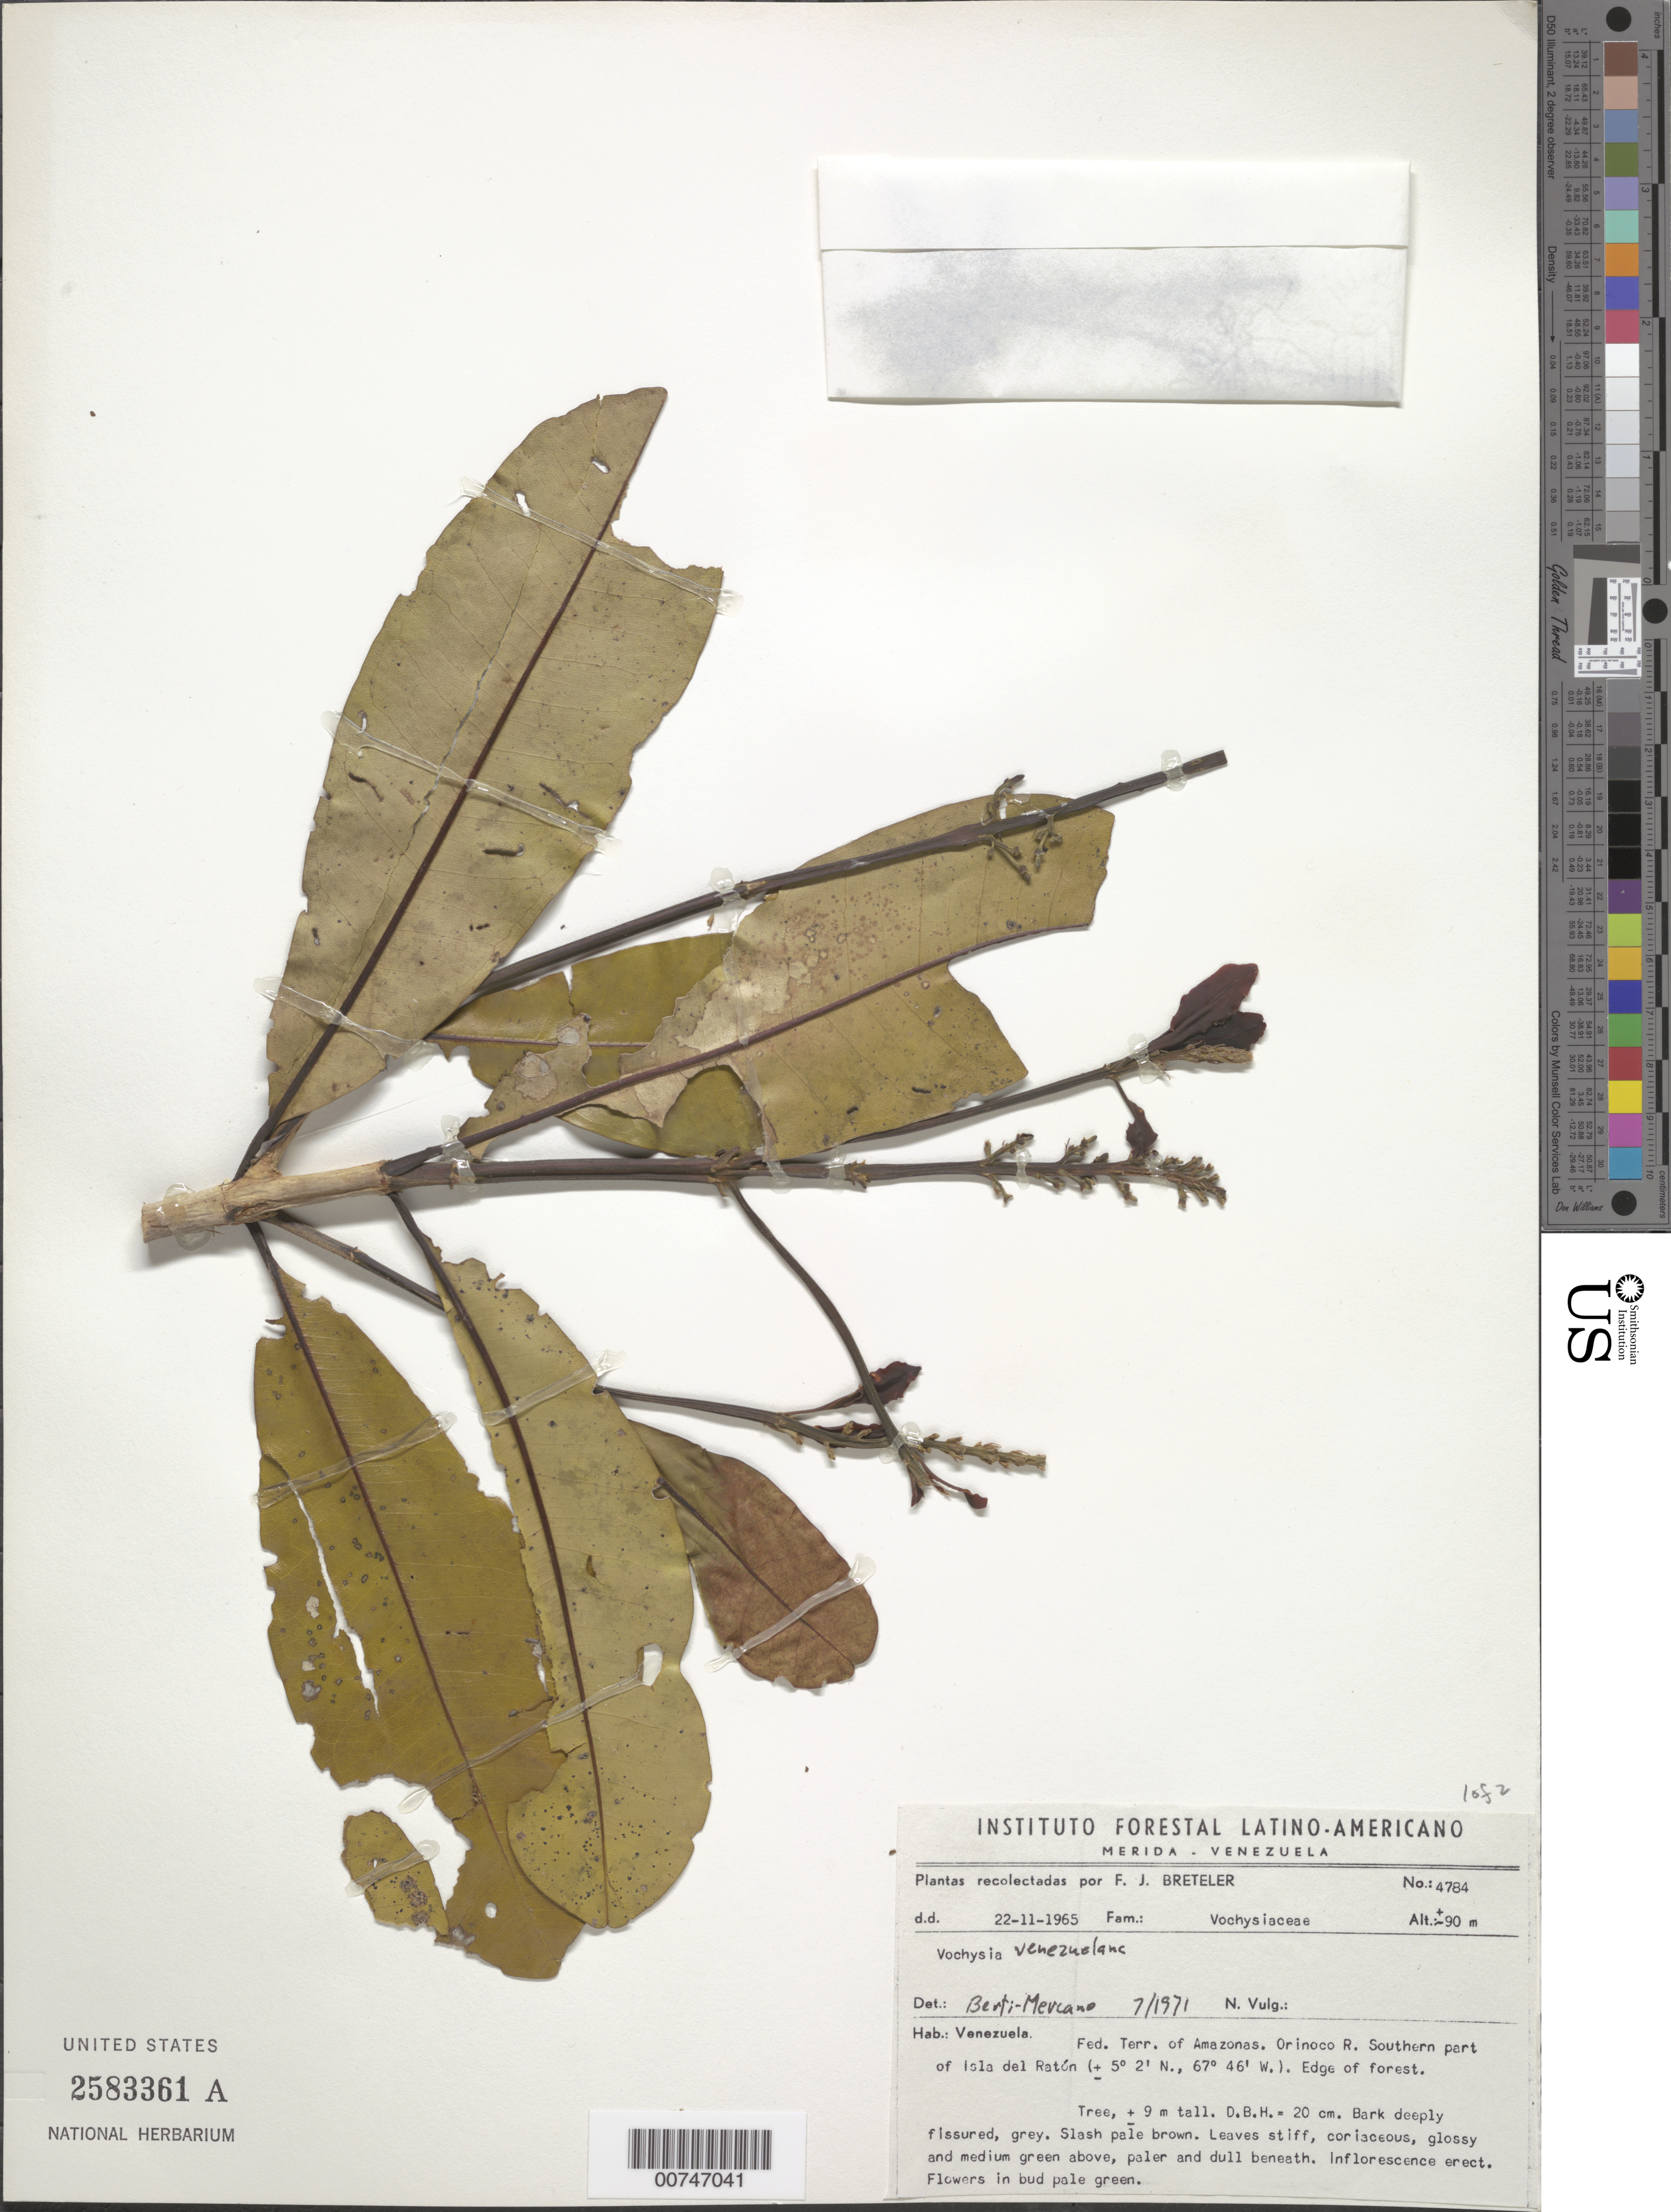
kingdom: Plantae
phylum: Tracheophyta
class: Magnoliopsida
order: Myrtales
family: Vochysiaceae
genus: Vochysia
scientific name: Vochysia venezuelana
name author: Stafleu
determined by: Marcano-Berti, L.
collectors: F. J. Breteler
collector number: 4784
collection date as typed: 22-Nov-65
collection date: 1965-11-22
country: Venezuela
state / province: Amazonas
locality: Orinoco R., southern part of Isla del Ratón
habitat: Edge of forest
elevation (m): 90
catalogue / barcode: US 2583361A